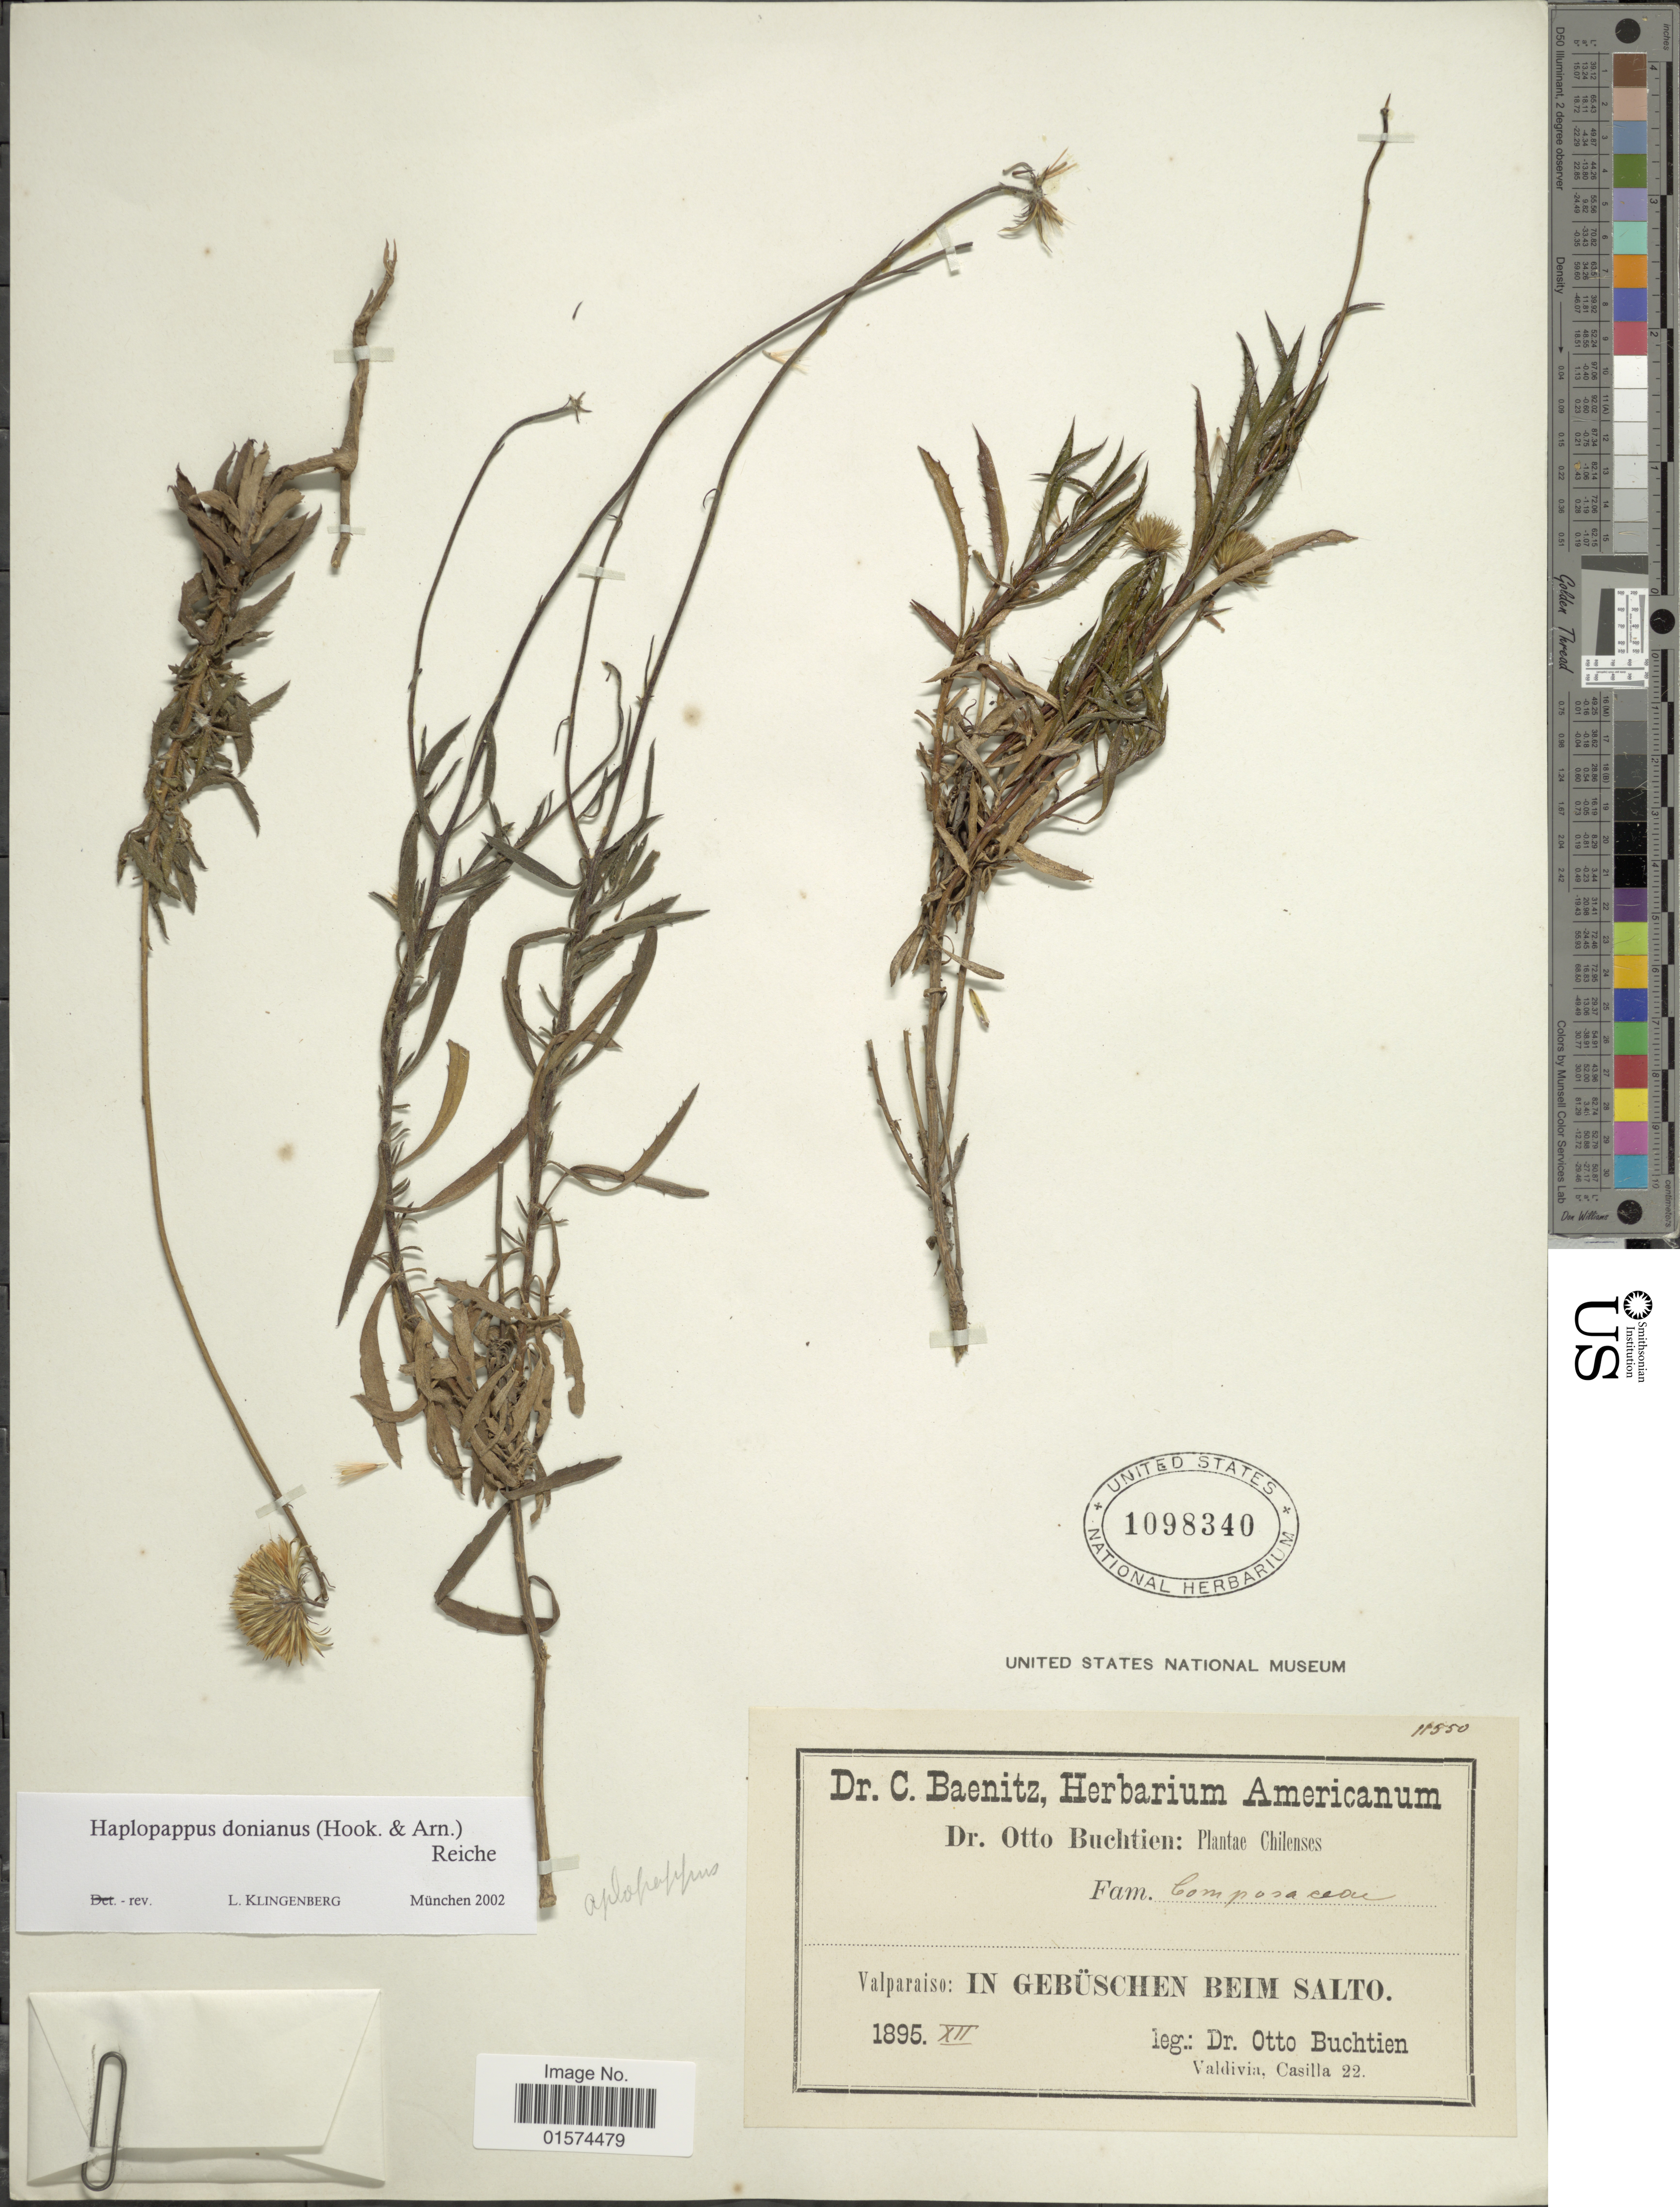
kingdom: Plantae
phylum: Tracheophyta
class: Magnoliopsida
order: Asterales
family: Asteraceae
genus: Haplopappus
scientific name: Haplopappus donianus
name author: (Hook. & Arn.) Reiche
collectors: O. Buchtien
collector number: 11550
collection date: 1895-12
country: Chile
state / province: Valparaíso (V)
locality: In Gebüschen Beim Salto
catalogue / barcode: US 1098340